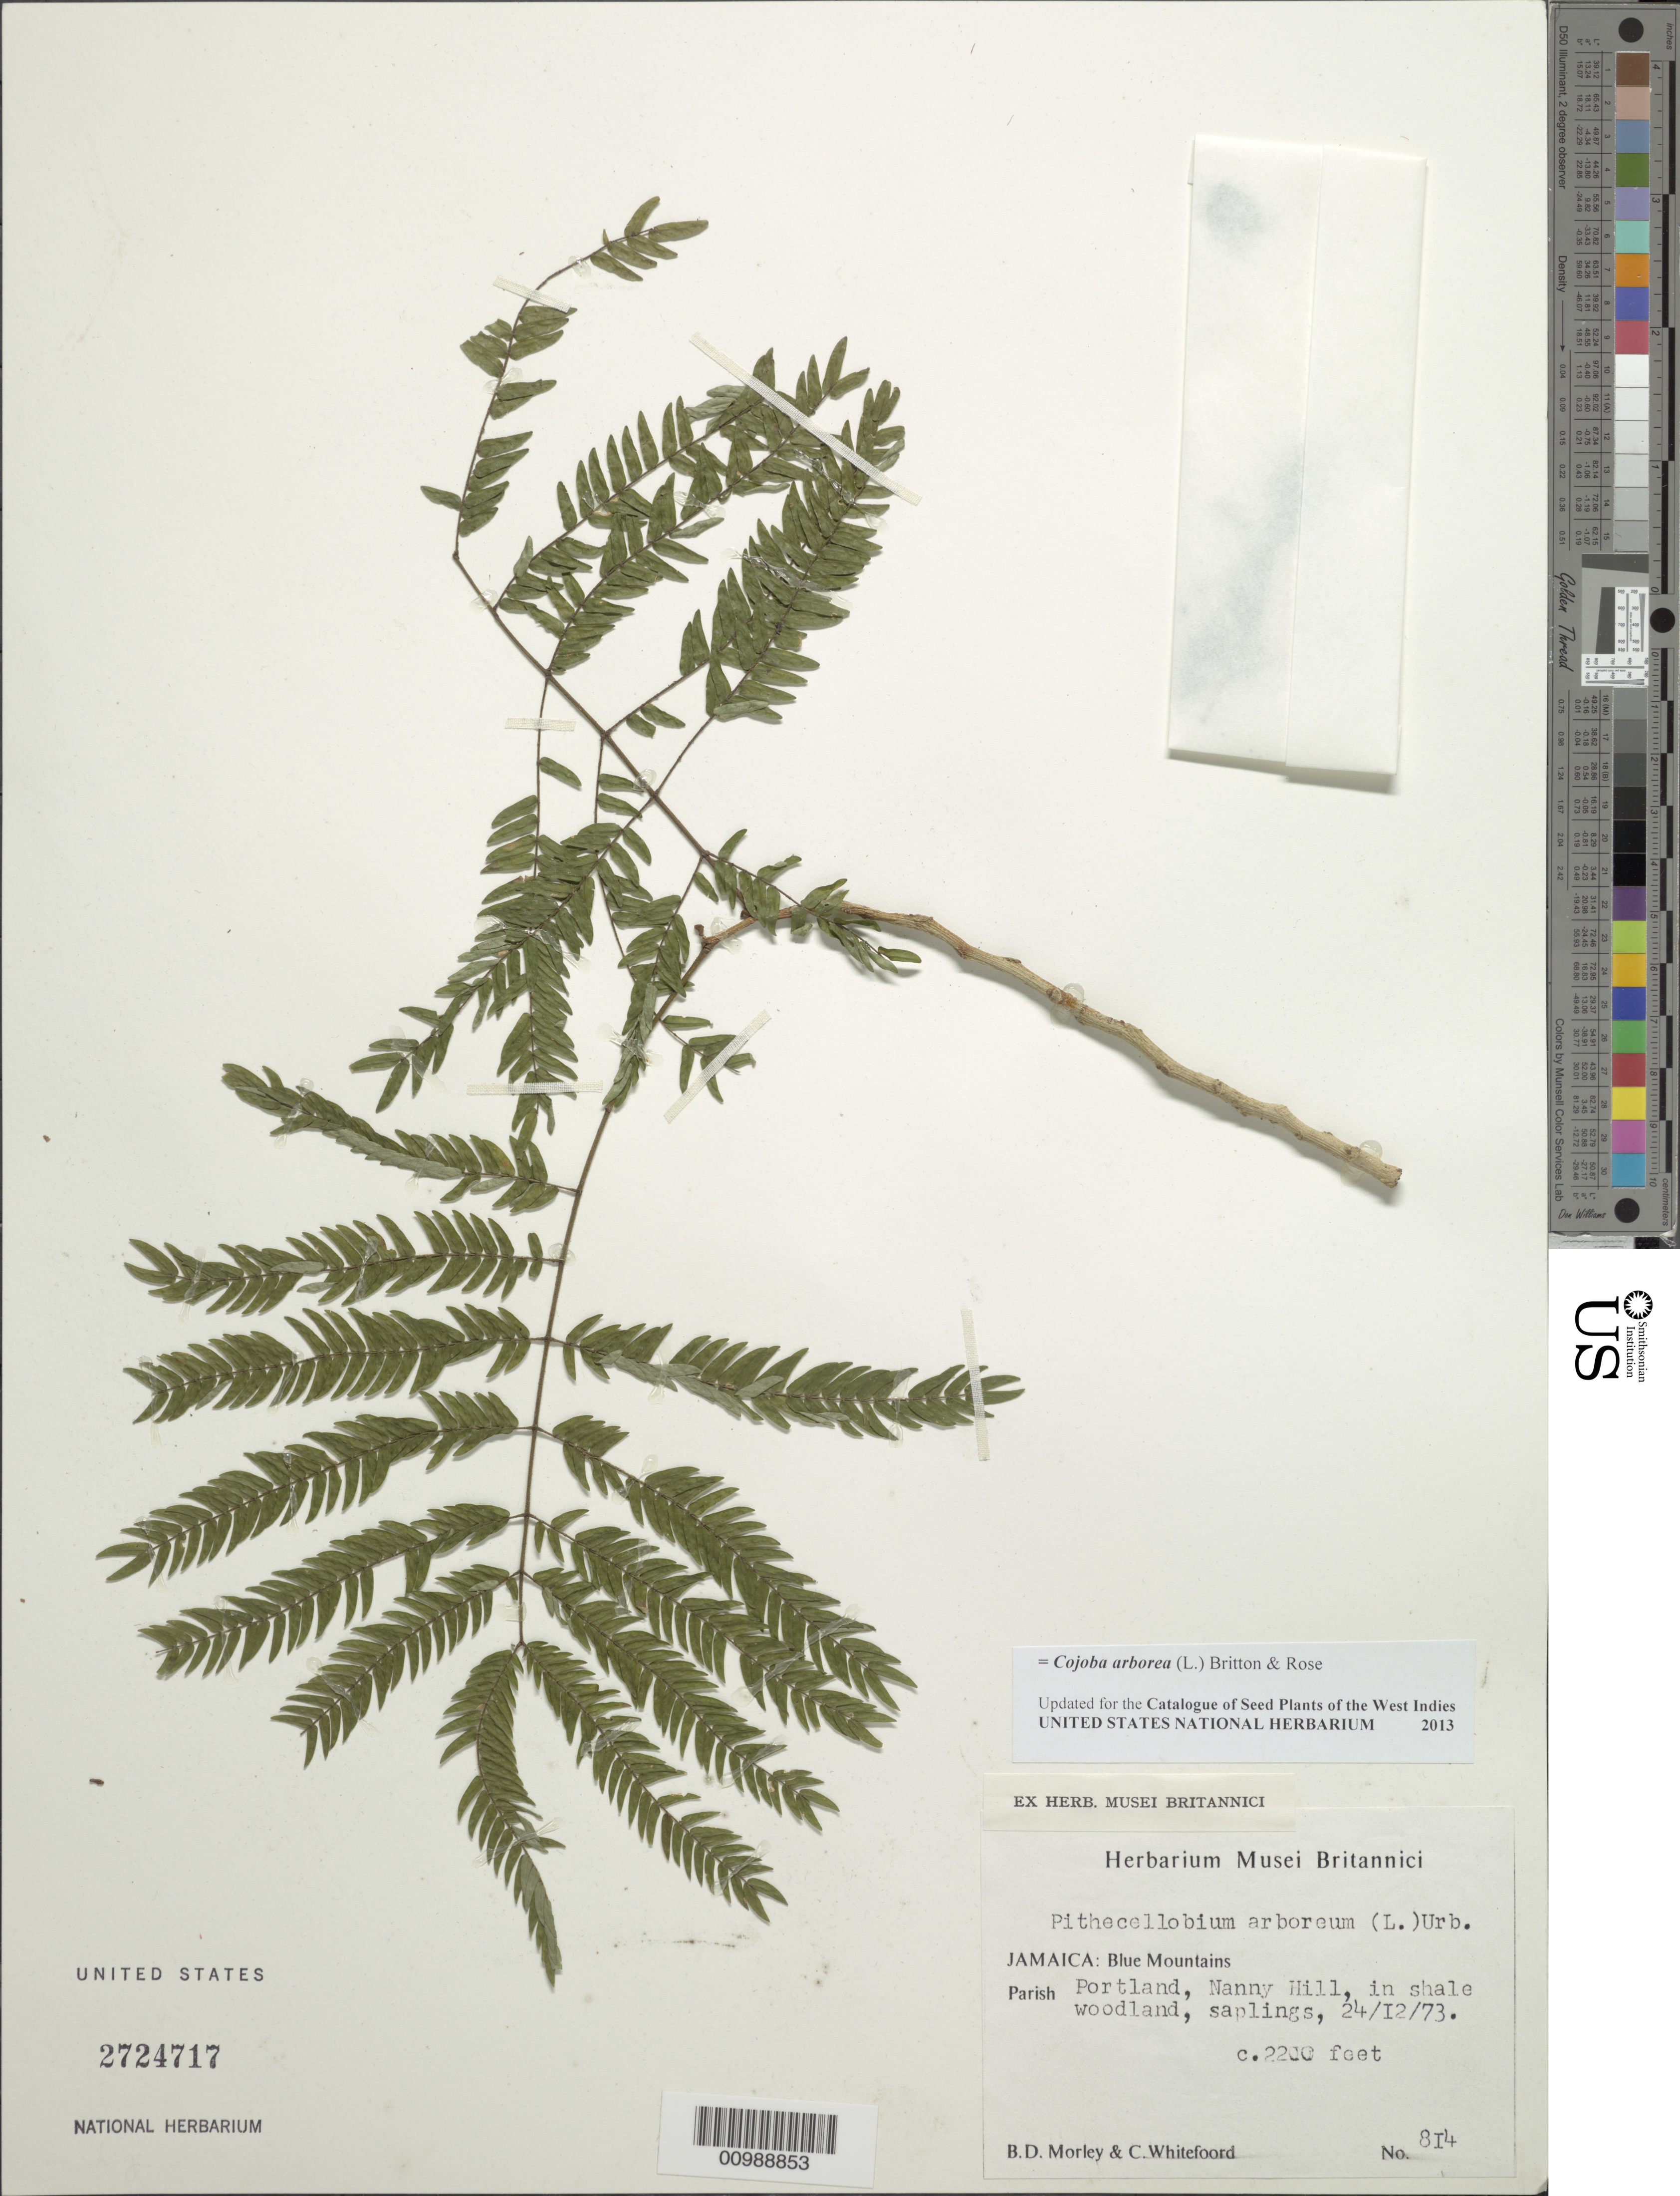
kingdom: Plantae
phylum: Tracheophyta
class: Magnoliopsida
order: Fabales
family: Fabaceae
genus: Cojoba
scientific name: Cojoba arborea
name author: (L.) Britton & Rose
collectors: B. D. Morley & C. Whitefoord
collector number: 814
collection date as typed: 24 Dec 1973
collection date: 1973-12-24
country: Jamaica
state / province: Portland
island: Jamaica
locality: Portland; Blue Mountains, Nanny Hill in shale woodland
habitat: In shale woodland.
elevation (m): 671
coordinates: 0 N, 0 E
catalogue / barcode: US 2724717